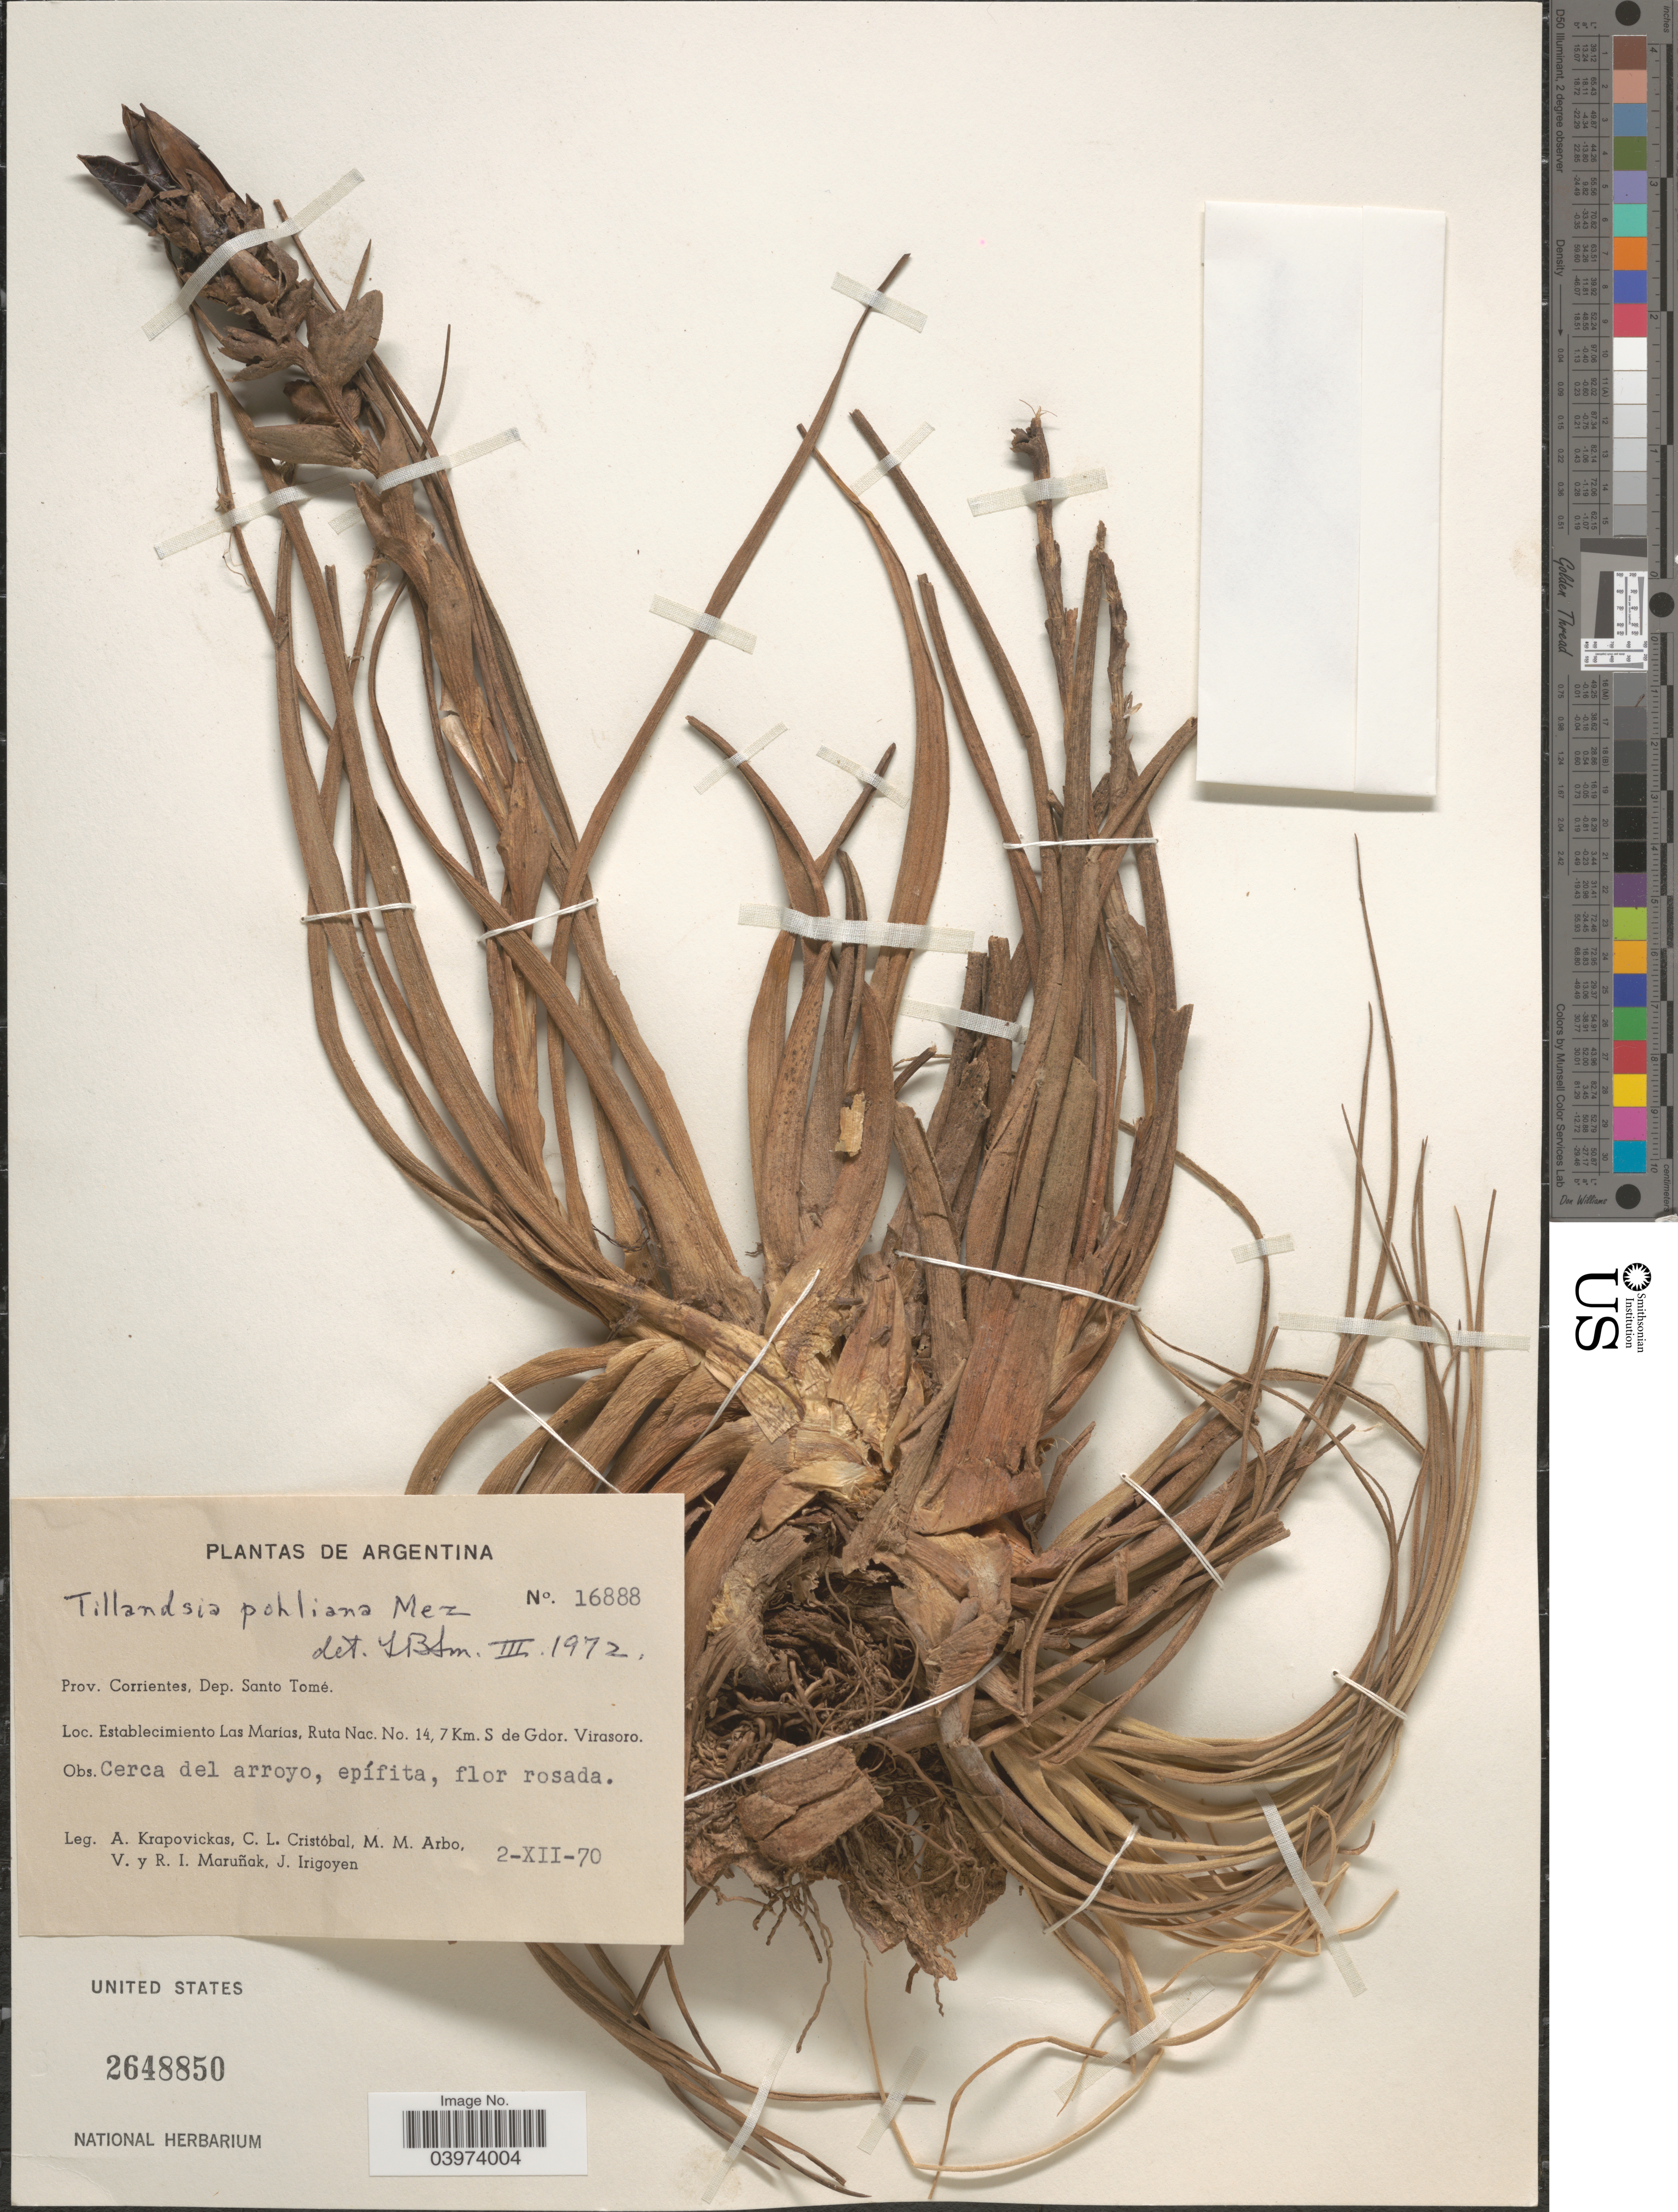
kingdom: Plantae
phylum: Tracheophyta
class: Liliopsida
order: Poales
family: Bromeliaceae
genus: Tillandsia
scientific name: Tillandsia pohliana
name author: Mez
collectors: A. Krapovickas, C. Cristobal, M. M. Arbo, V. Maruñak & et al.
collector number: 16888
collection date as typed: Transcribed d/m/y: 2/12/70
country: Argentina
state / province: Corrientes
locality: Dep. Santo Tomé. Establecimiento Las Marias, Ruta Nac. No. 14, 7 Km. S de Gdor. Virasoro.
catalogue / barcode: US 2648850